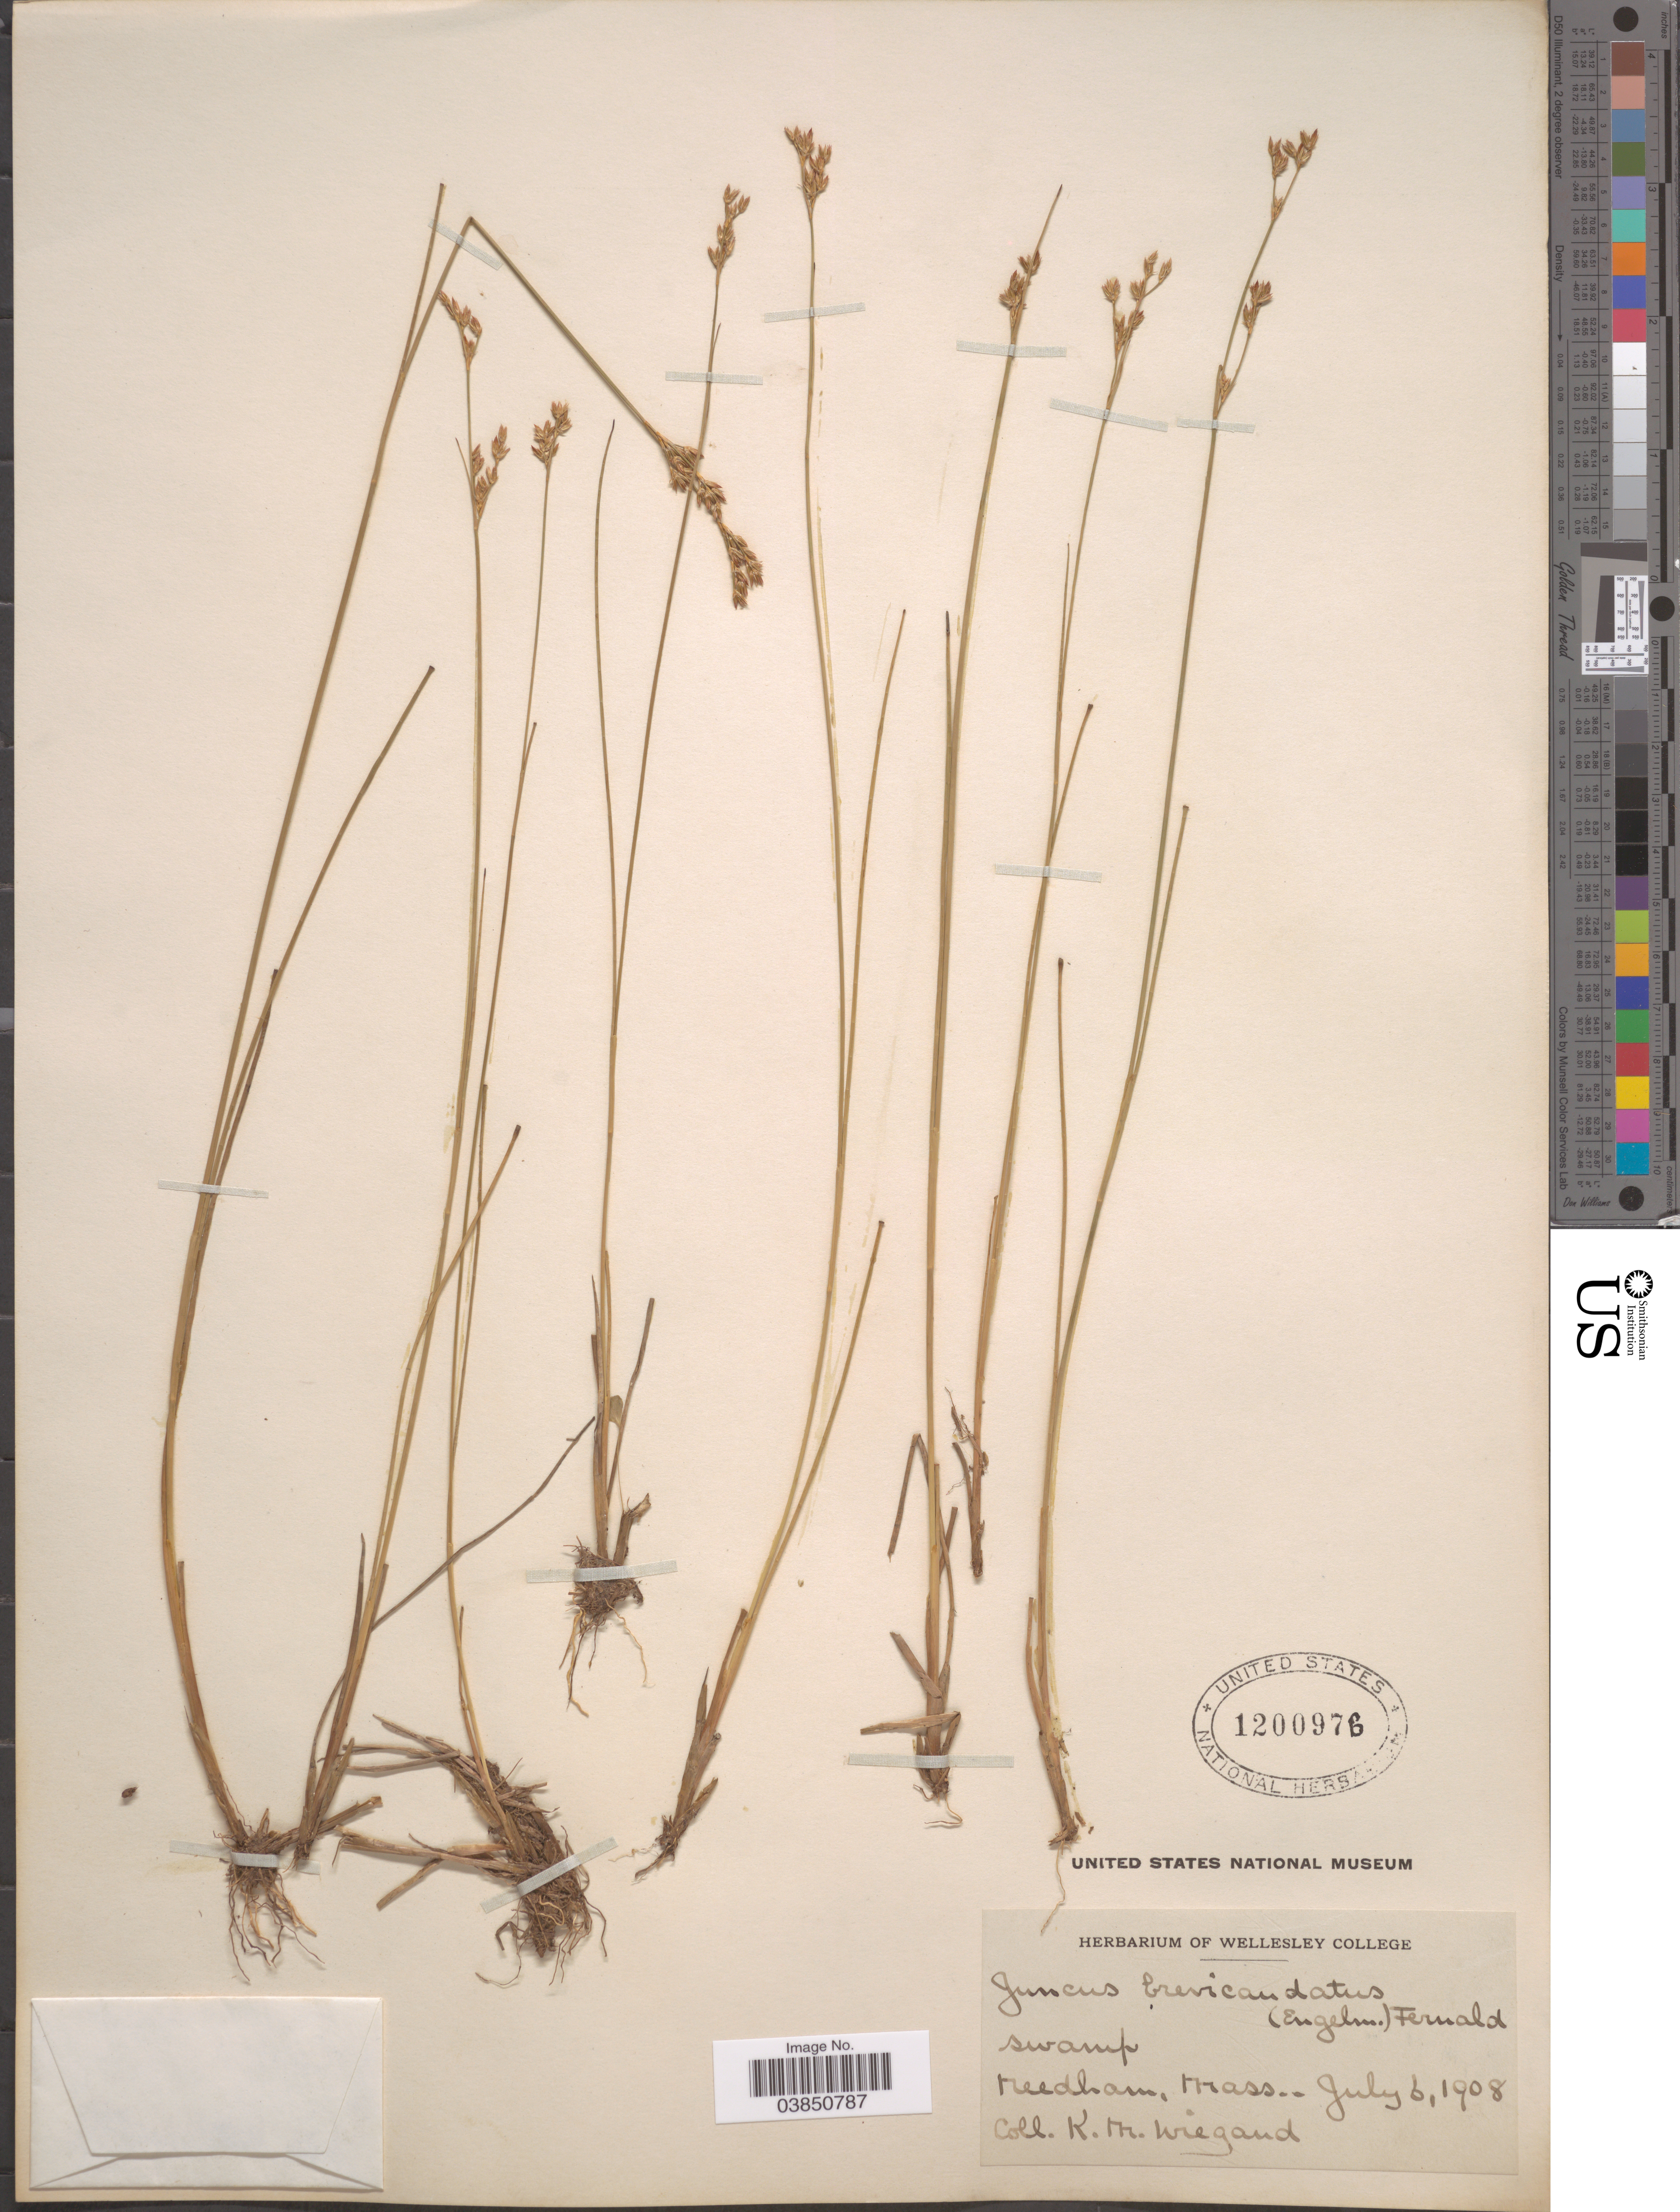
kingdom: Plantae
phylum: Tracheophyta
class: Liliopsida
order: Poales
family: Juncaceae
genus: Juncus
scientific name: Juncus brevicaudatus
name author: (Engelm.) Fernald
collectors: K. M. Wiegand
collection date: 1908-07-06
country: United States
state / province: Massachusetts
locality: Needham.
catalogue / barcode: US 1200976